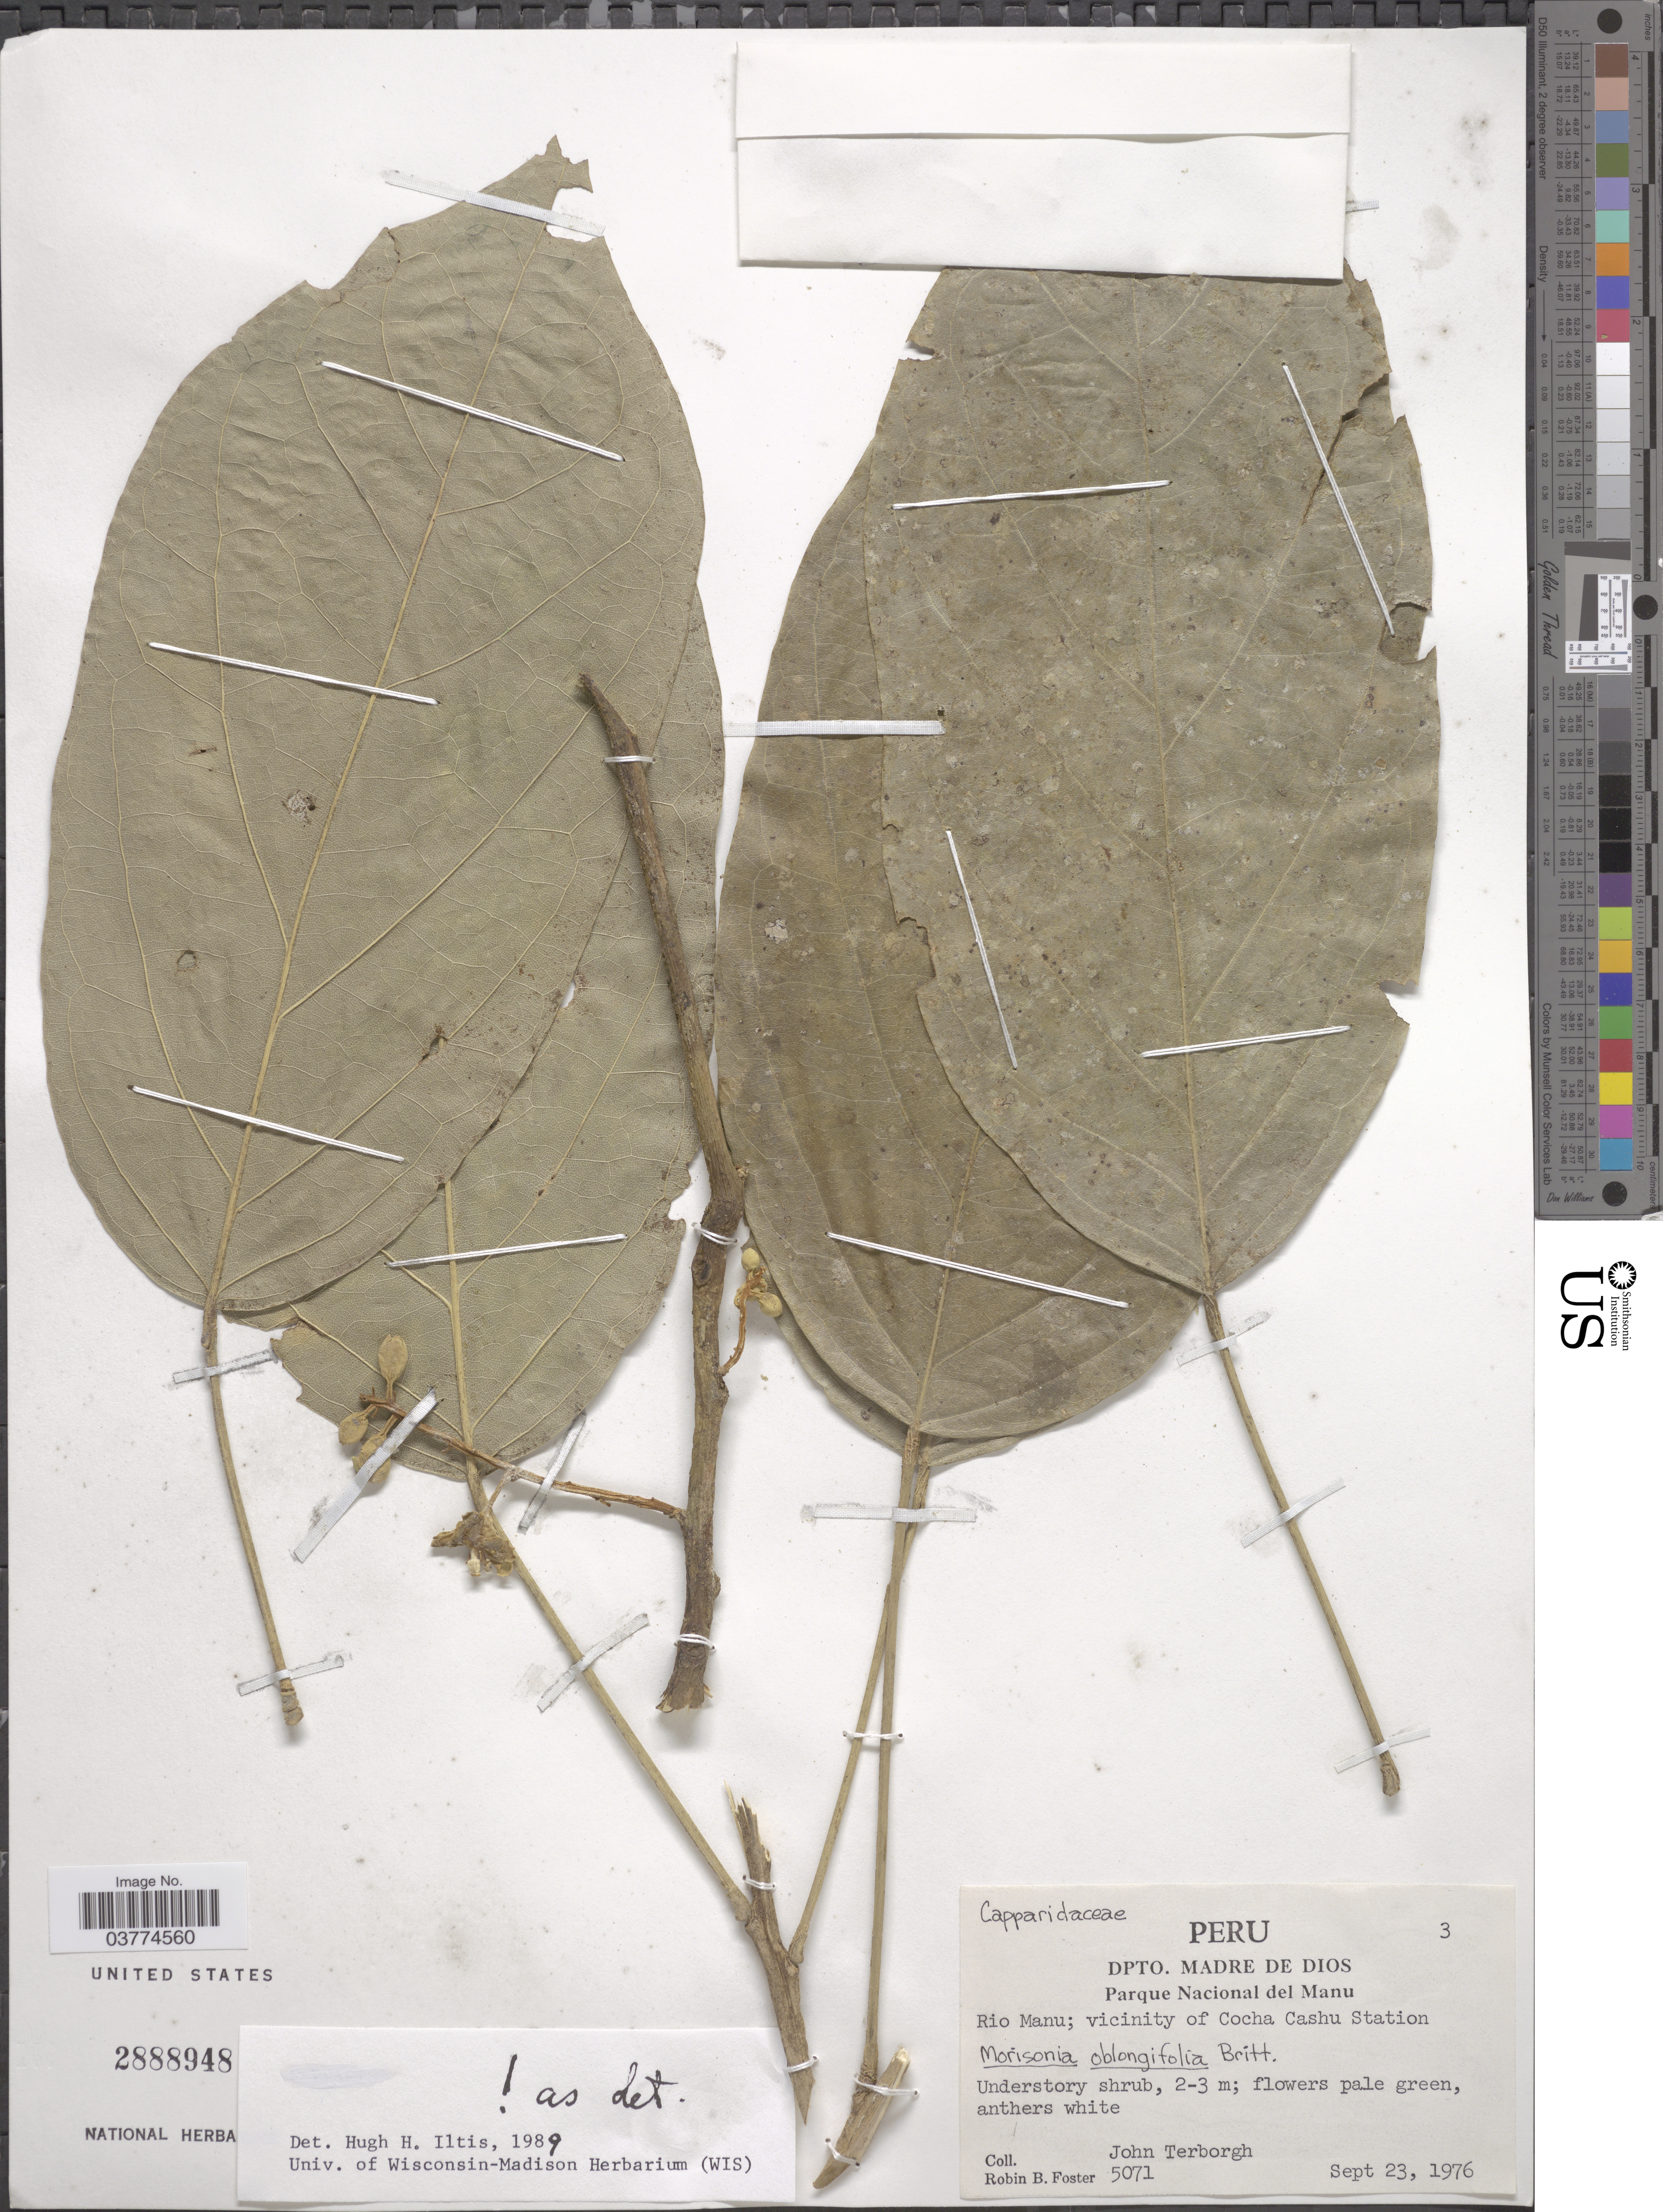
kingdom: Plantae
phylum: Tracheophyta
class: Magnoliopsida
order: Brassicales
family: Capparaceae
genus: Morisonia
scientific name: Morisonia oblongifolia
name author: Britton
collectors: J. Terborgh & R. B. Foster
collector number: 5071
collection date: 1976-09-23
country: Peru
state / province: Madre de Dios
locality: Dpto. Madre de Dios. Parque Nacional del Manu. Rio Manu; vicinity of Cocha Cashu Station.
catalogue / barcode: US 2888948